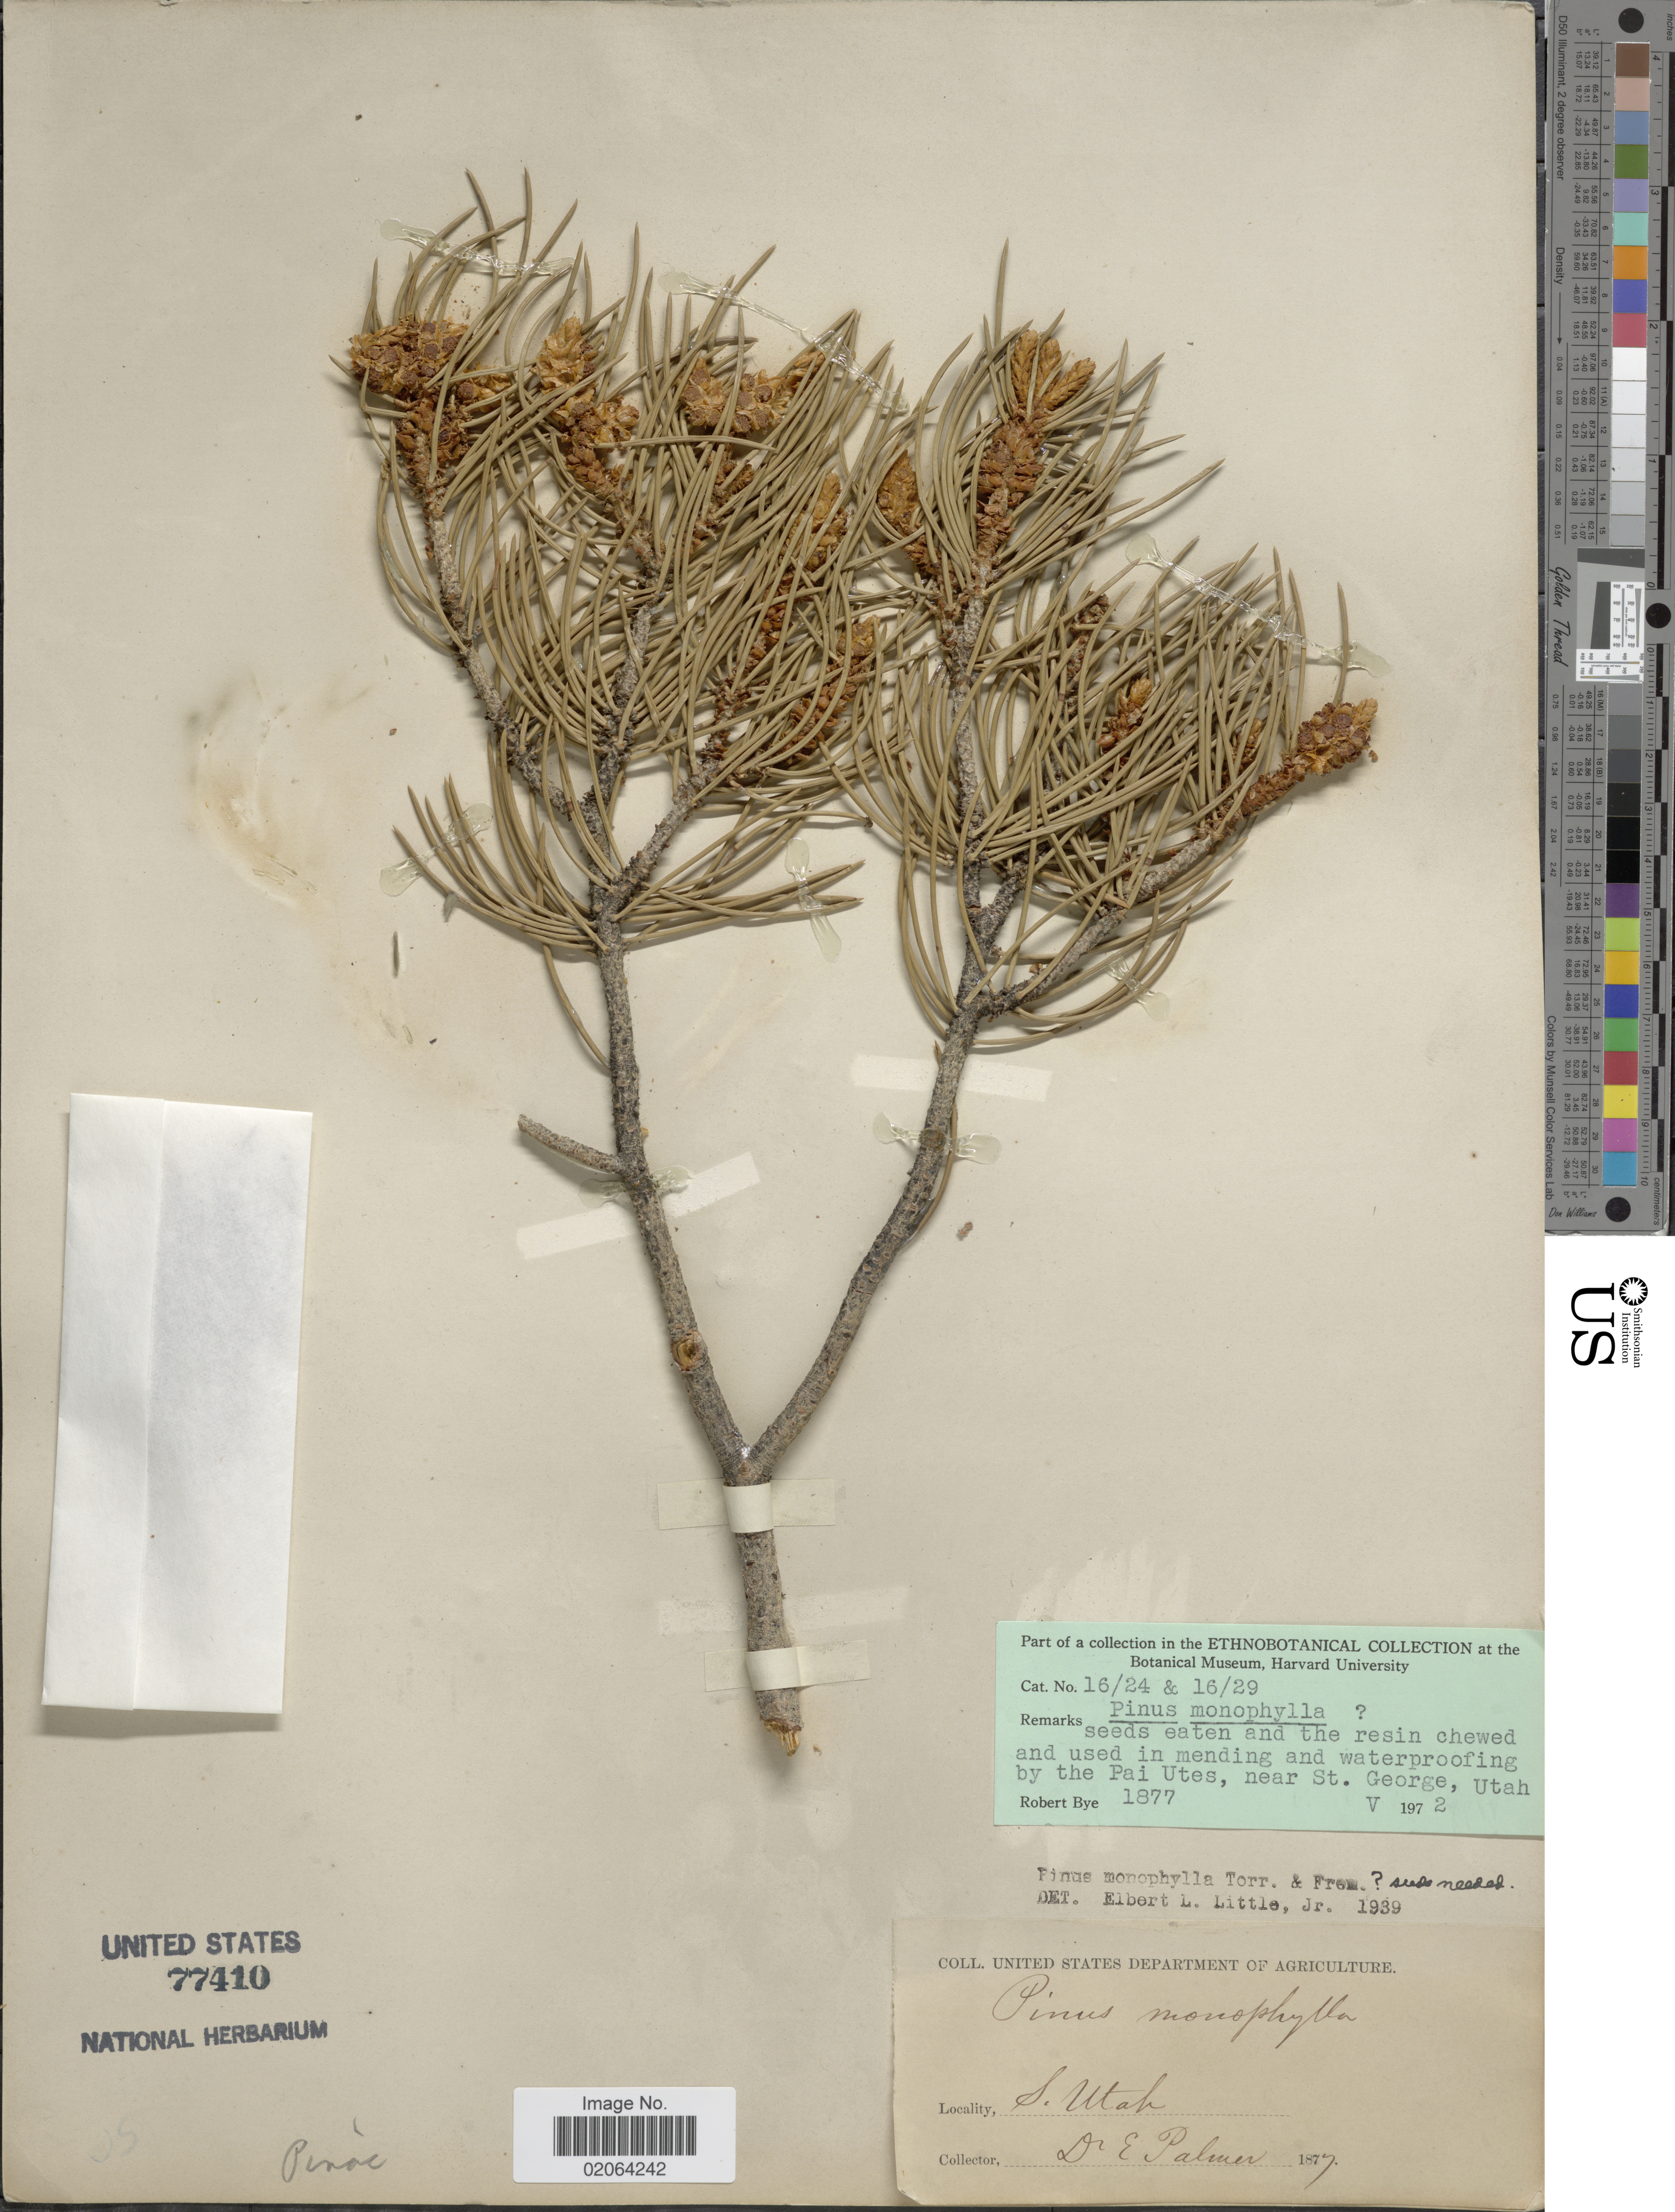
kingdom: Plantae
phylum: Tracheophyta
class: Pinopsida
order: Pinales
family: Pinaceae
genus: Pinus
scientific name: Pinus monophylla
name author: Torr. & Frém.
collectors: E. Palmer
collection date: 1877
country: United States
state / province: Utah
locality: Near St. George, S. Utah.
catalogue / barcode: US 77410